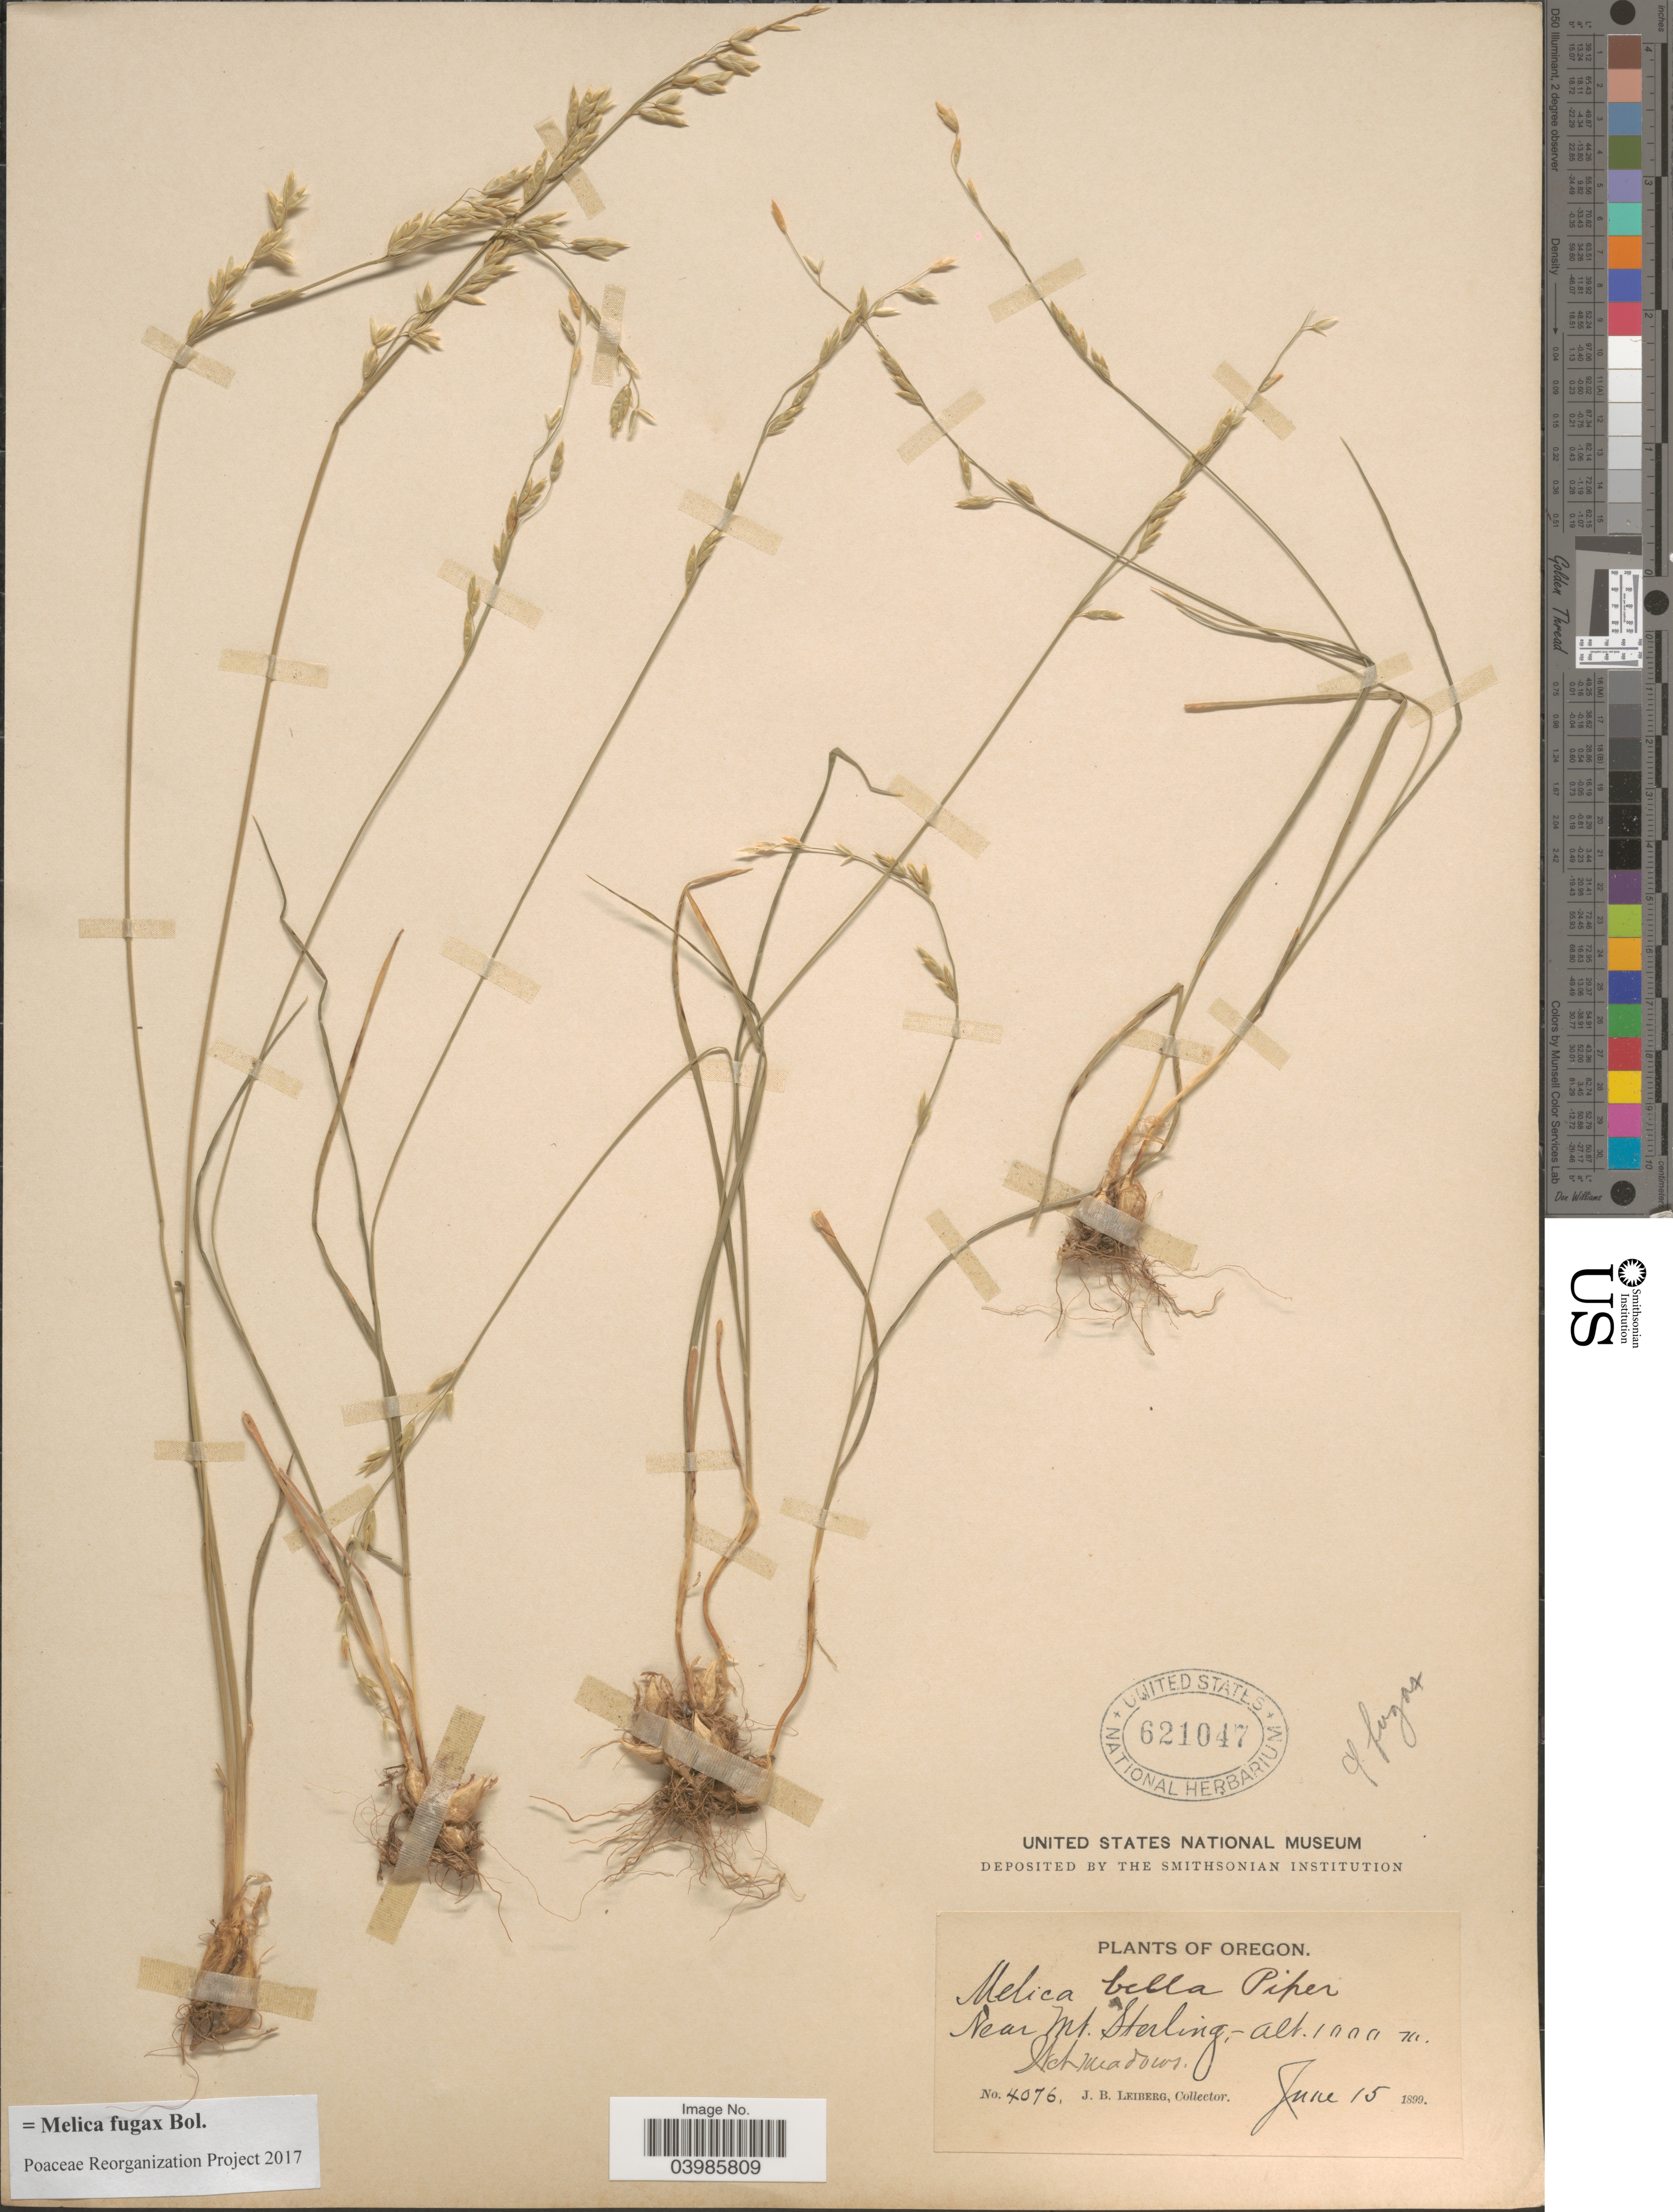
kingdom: Plantae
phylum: Tracheophyta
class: Liliopsida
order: Poales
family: Poaceae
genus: Melica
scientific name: Melica fugax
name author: Bol.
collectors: J. B. Leiberg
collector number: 4076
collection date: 1899-06-15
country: United States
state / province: Oregon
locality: Near Mt. Sterling.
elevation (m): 1000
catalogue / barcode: US 621047